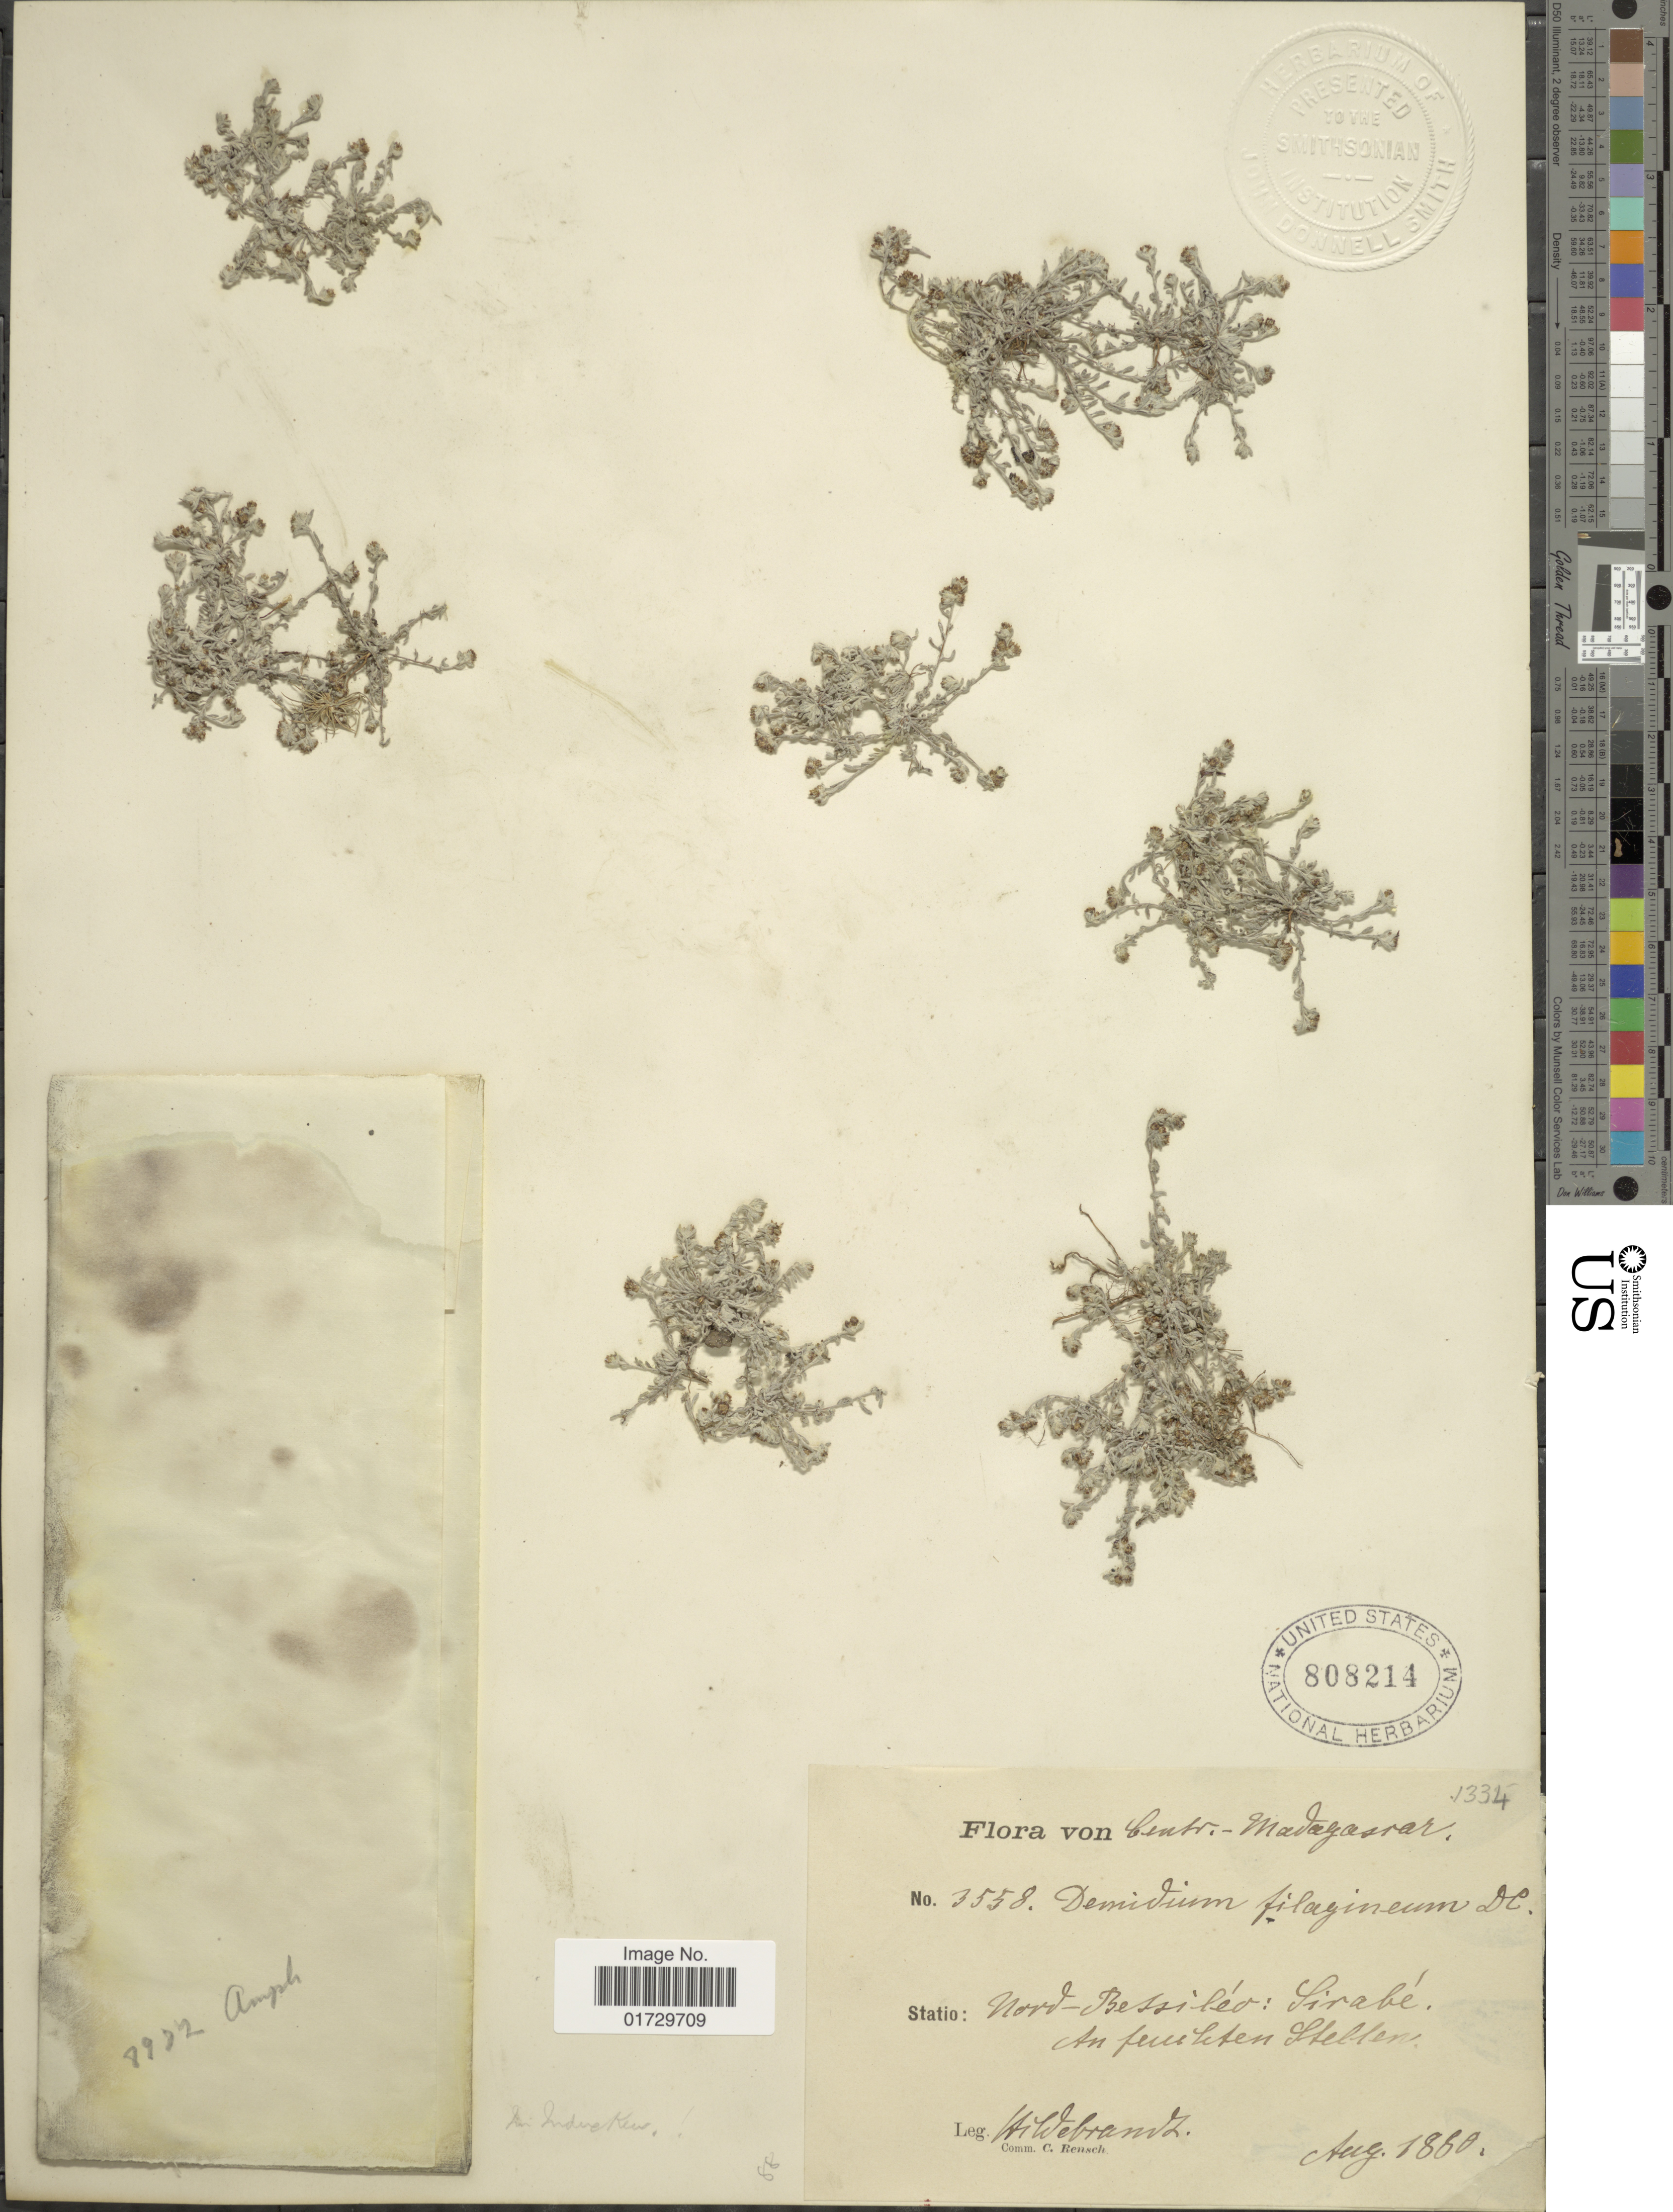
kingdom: Plantae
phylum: Tracheophyta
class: Magnoliopsida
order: Asterales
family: Asteraceae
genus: Amphidoxa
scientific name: Amphidoxa filaginea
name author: Ficalho & Hiern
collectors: J. Hildebrandt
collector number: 3558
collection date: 1880-08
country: Madagascar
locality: Centr. - Madagascar, Statio: Nord-Betsileo: Sirabe am feuchten Stellen.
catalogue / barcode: US 808214